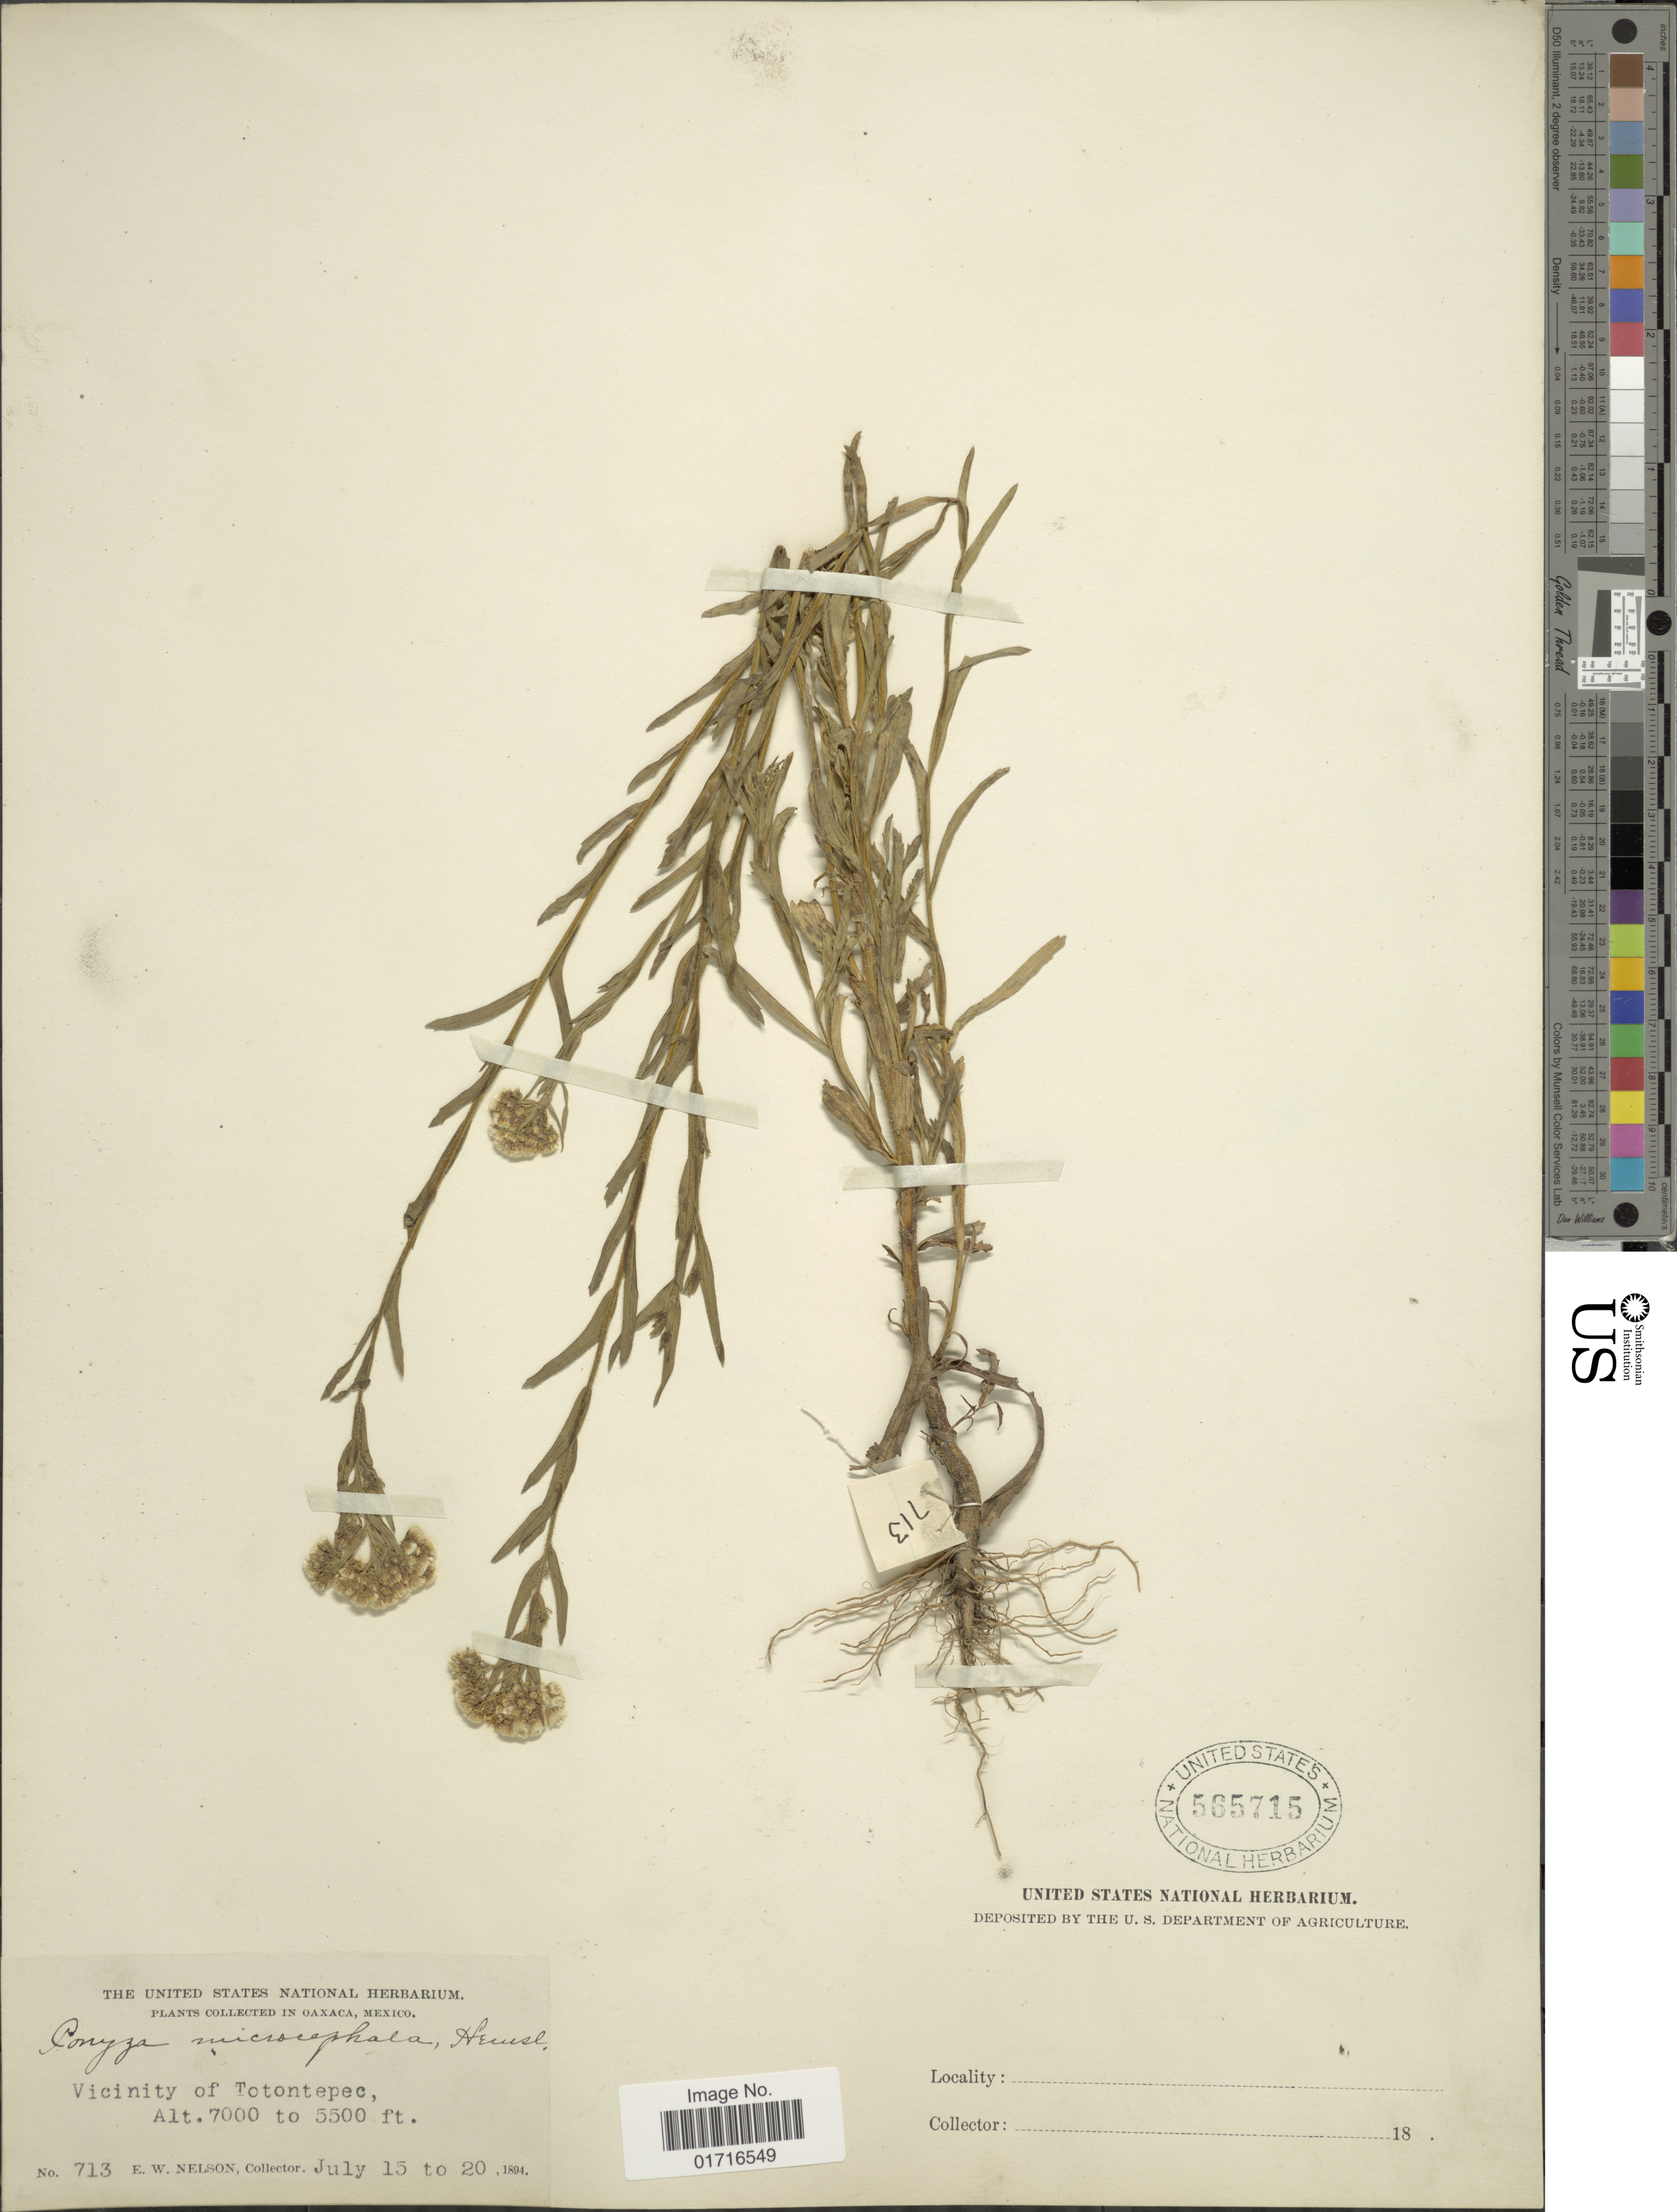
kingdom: Plantae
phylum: Tracheophyta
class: Magnoliopsida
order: Asterales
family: Asteraceae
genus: Conyza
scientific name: Conyza microcephala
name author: Hemsl.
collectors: E. W. Nelson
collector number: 713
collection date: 1894-07-15/1894-07-20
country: Mexico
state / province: Oaxaca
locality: Vicinity of Totontepec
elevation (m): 1676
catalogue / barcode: US 565715